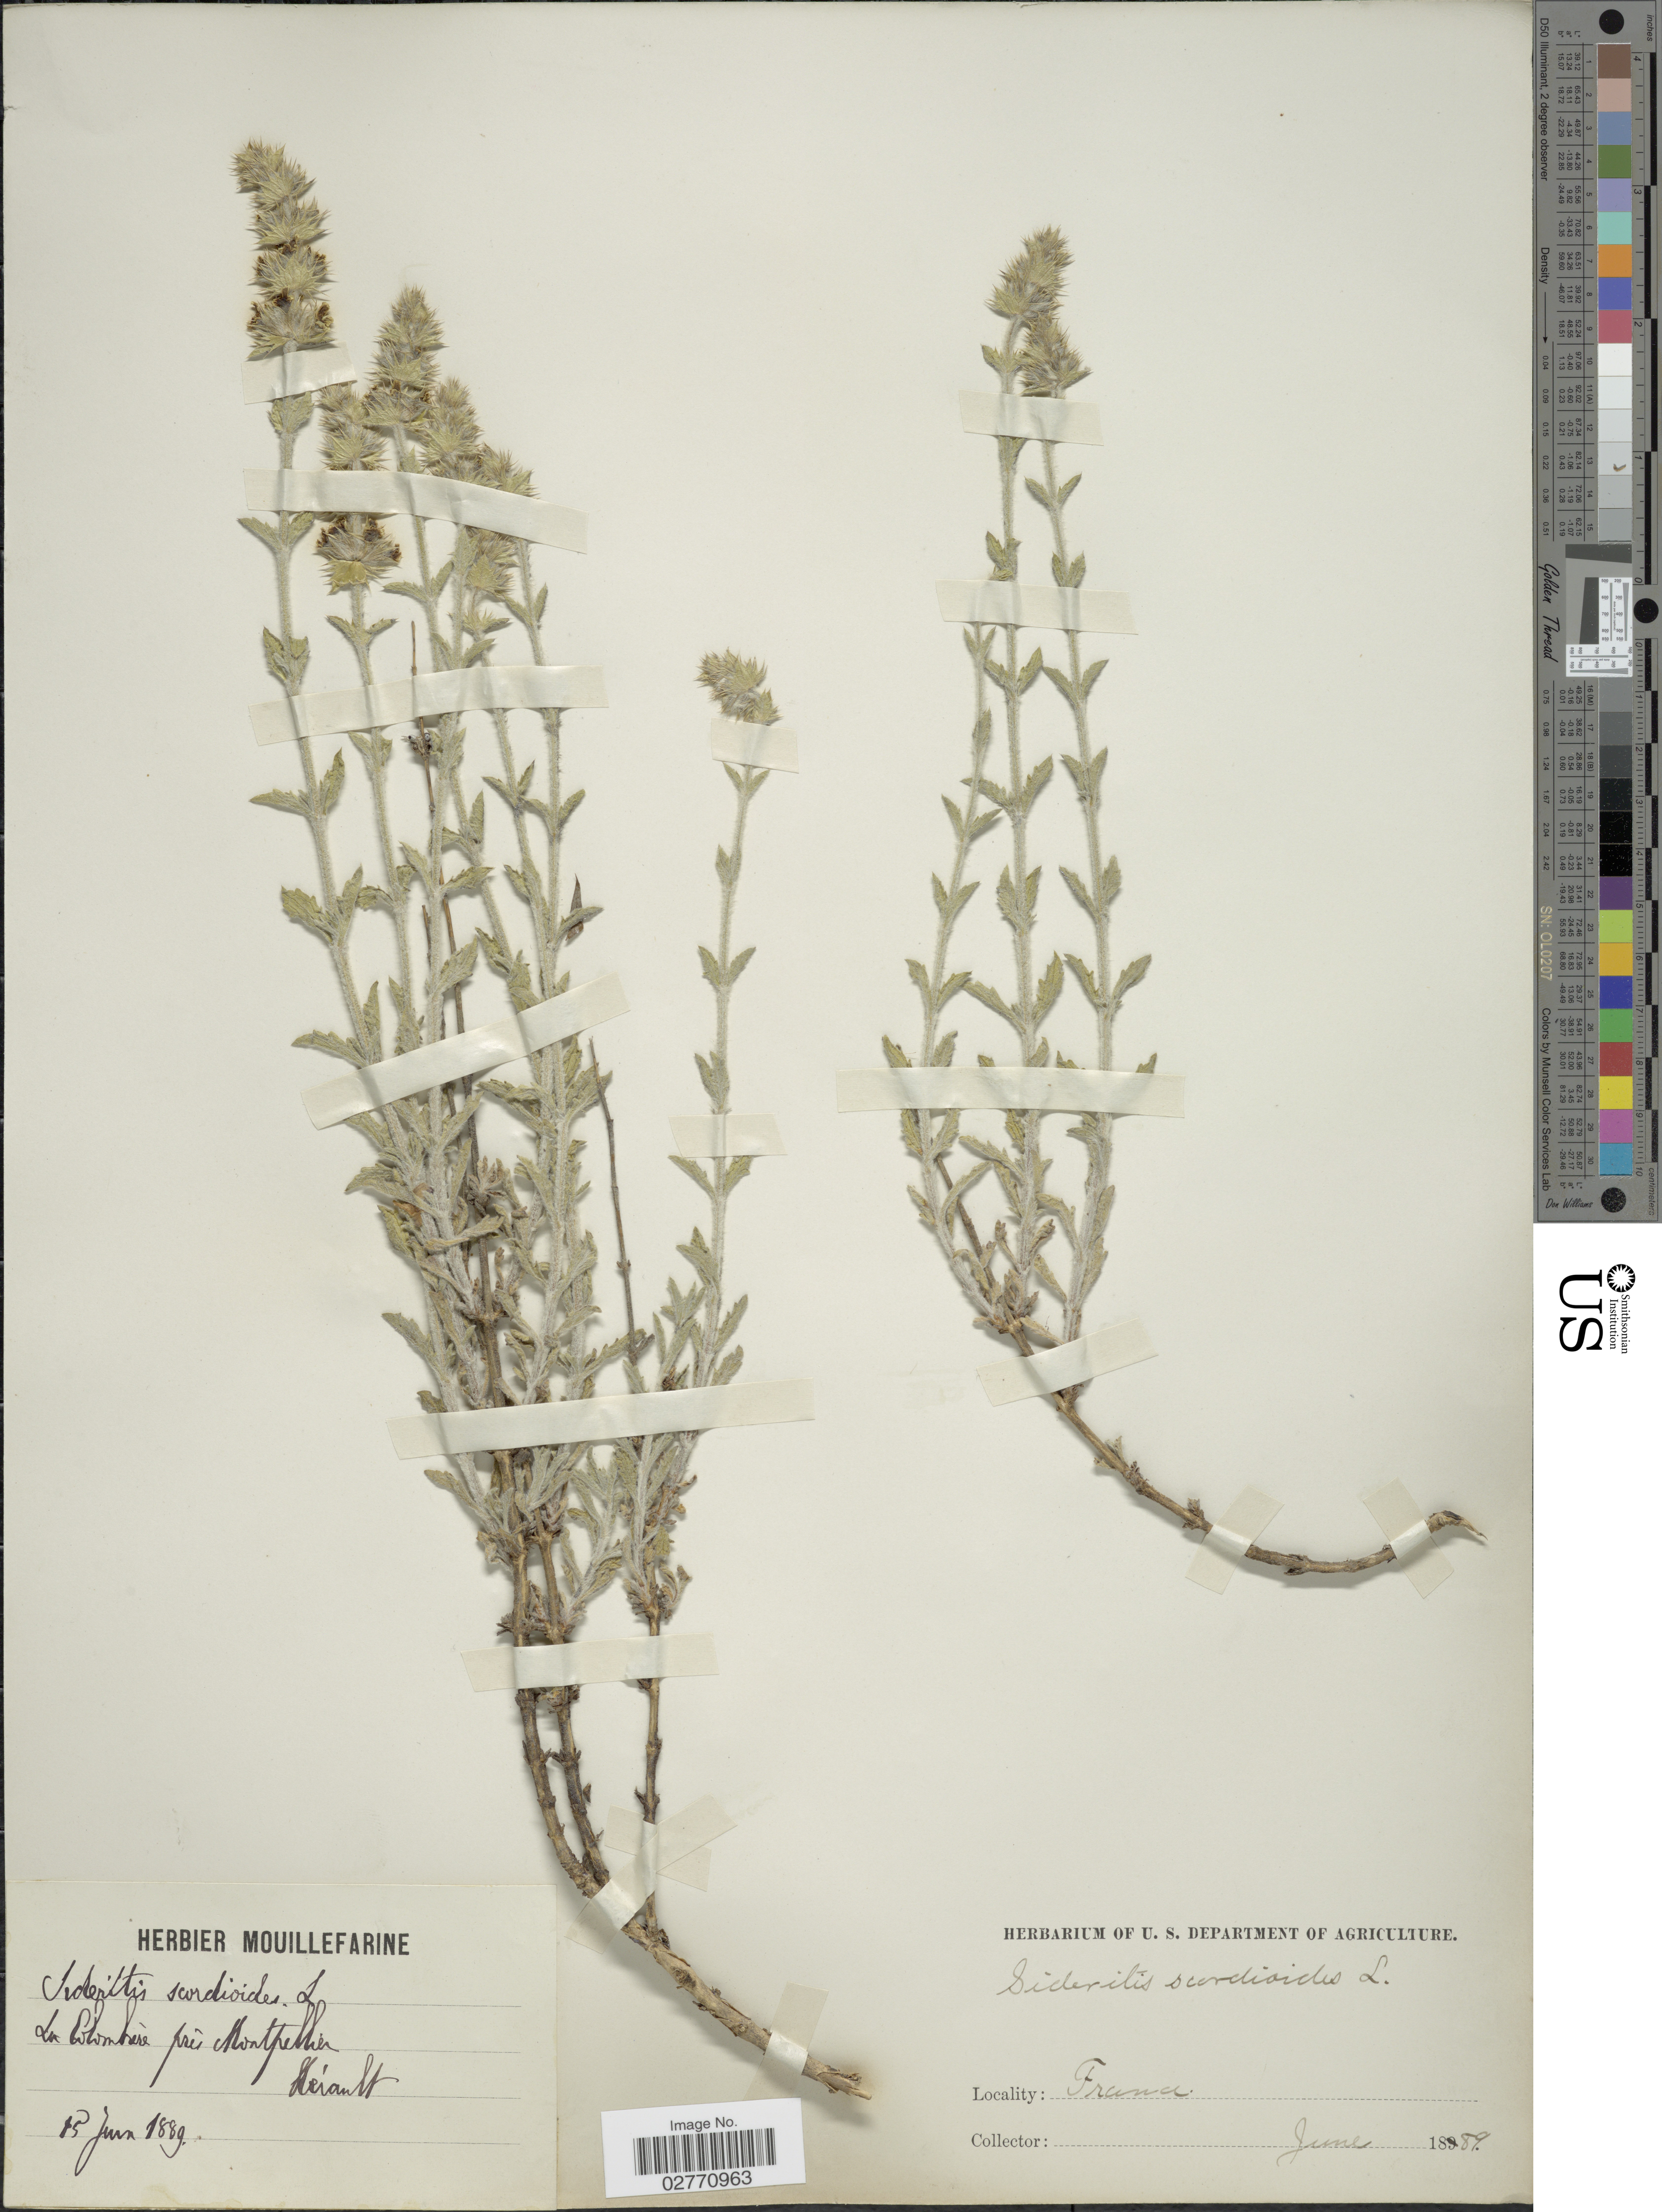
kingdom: Plantae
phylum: Tracheophyta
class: Magnoliopsida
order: Lamiales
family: Lamiaceae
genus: Sideritis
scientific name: Sideritis scordioides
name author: L.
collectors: ex herb. Mouillefarine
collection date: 1889-06-15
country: France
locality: La Colombère près Montpellier Hérault.